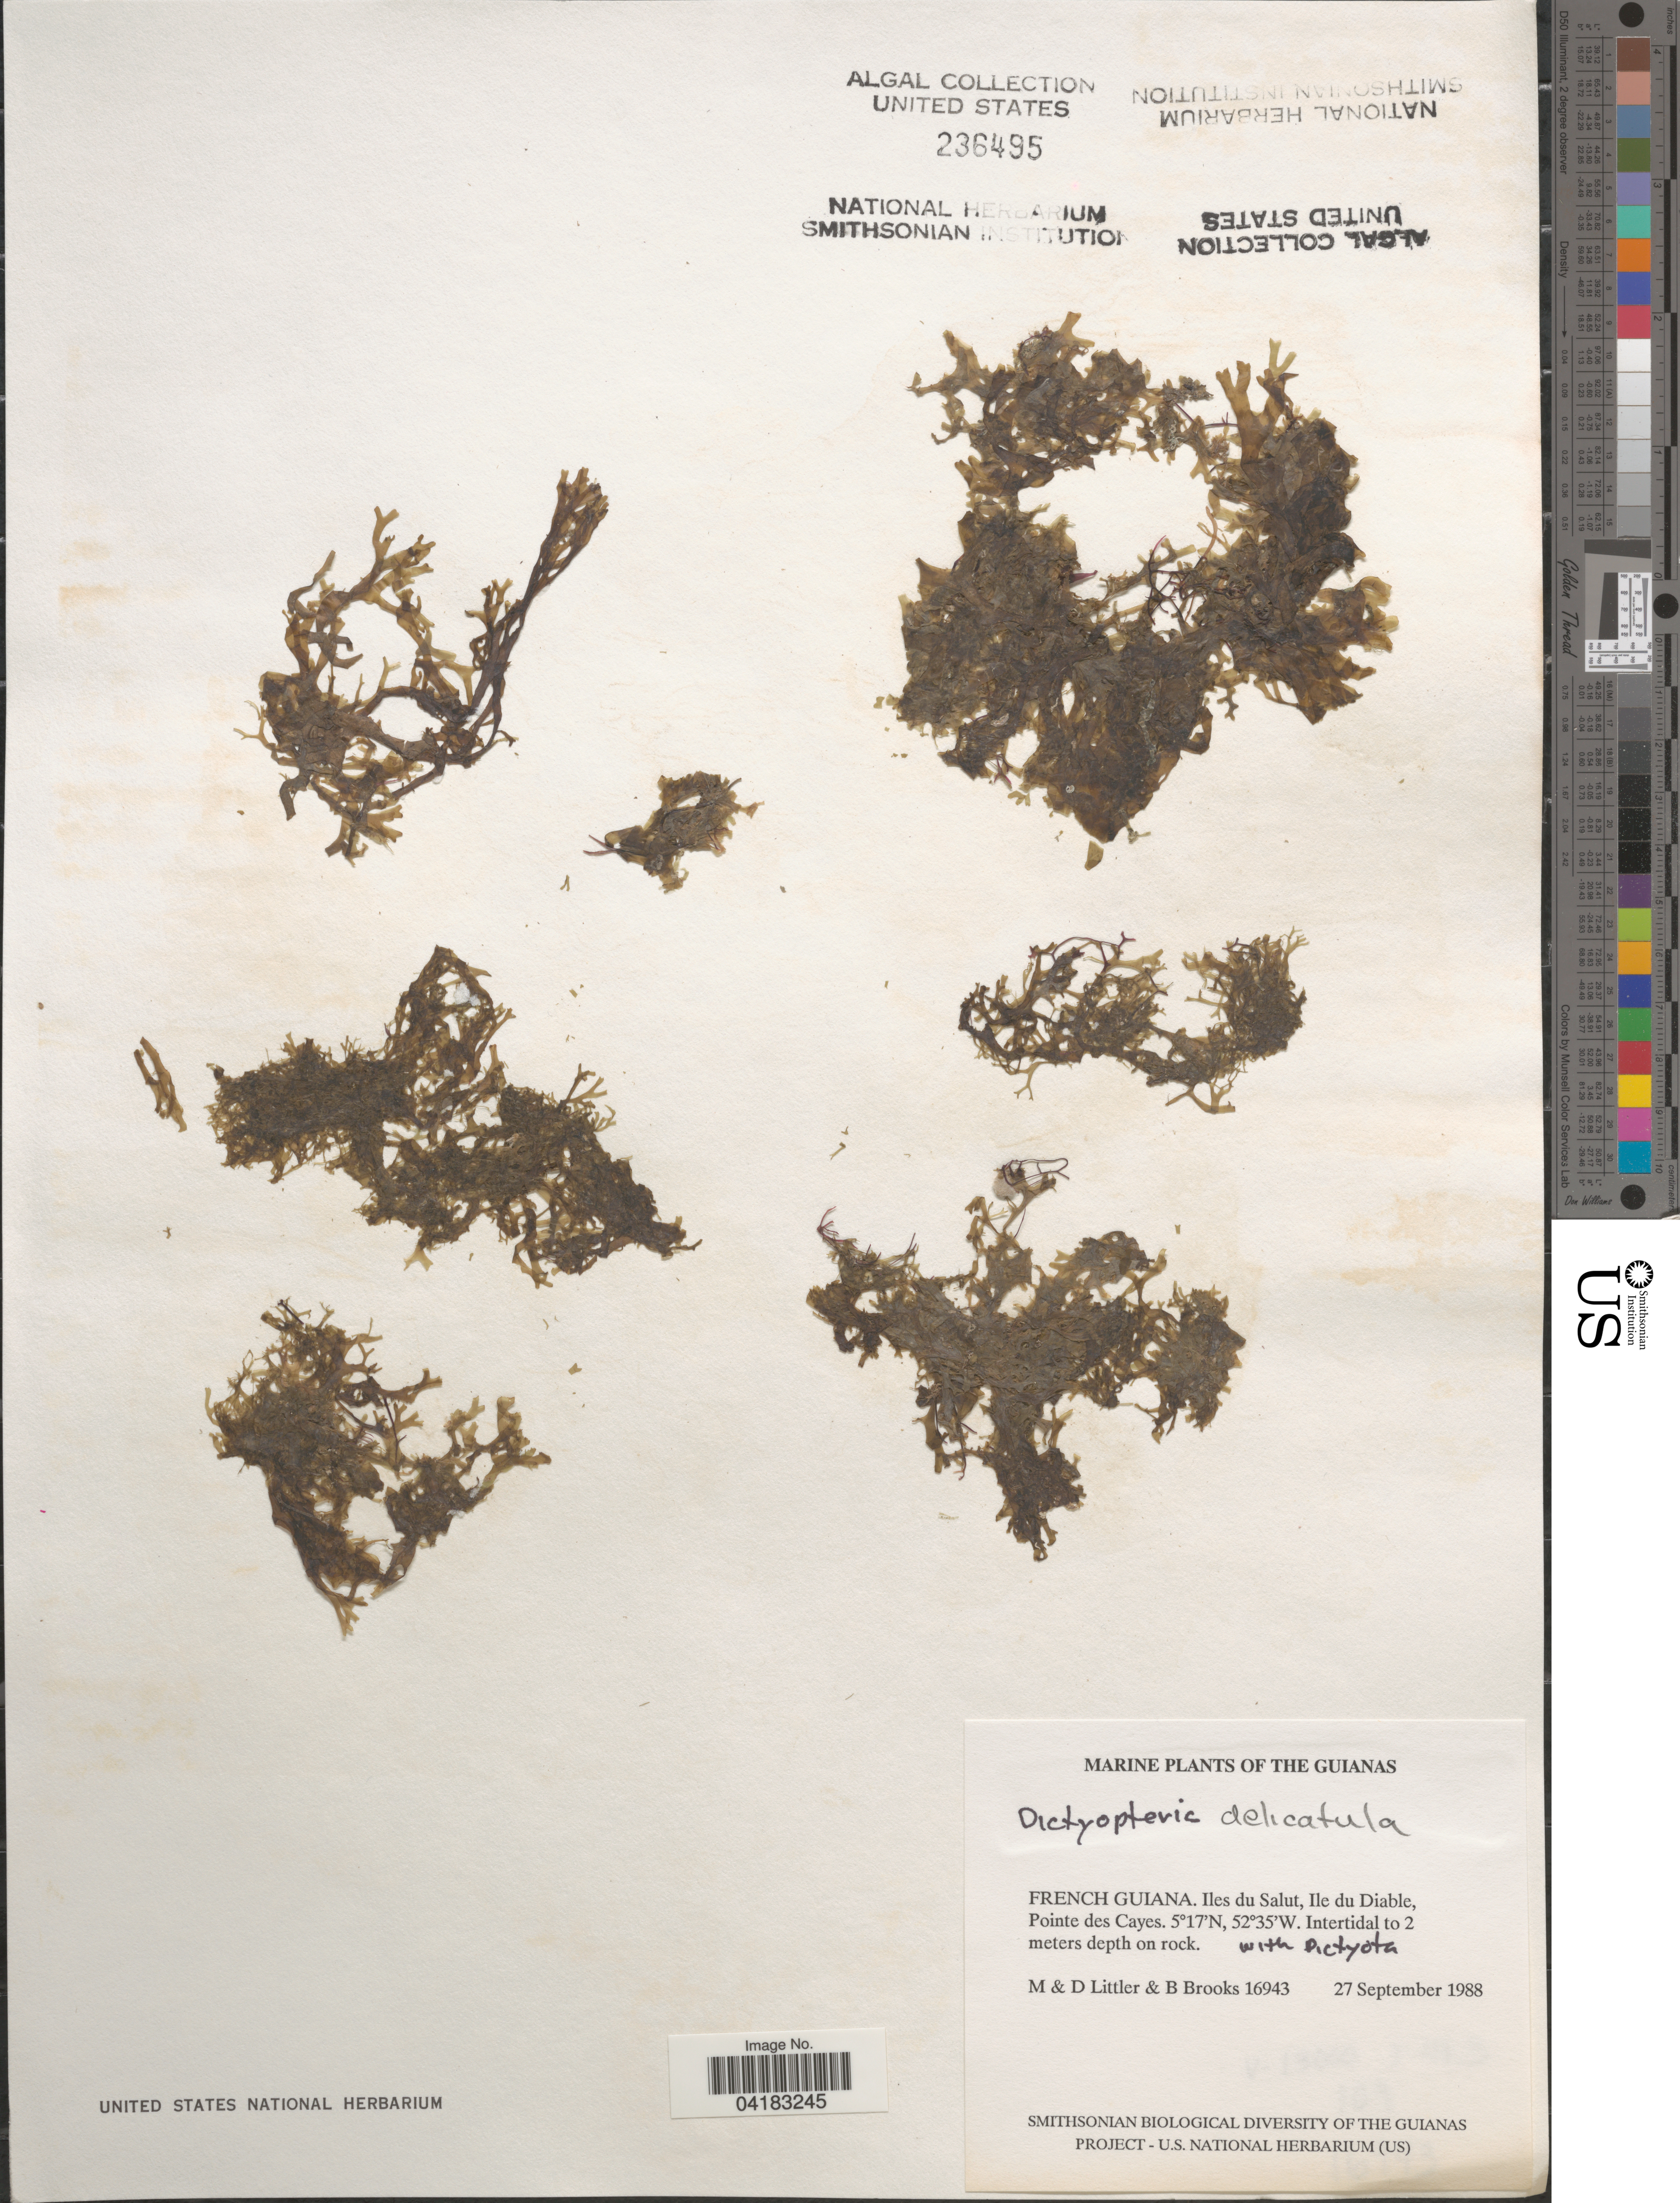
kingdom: Chromista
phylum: Ochrophyta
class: Phaeophyceae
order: Dictyotales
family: Dictyotaceae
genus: Dictyopteris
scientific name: Dictyopteris delicatula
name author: J.V.Lamouroux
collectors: M. Littler, D. S. Littler & B. Brooks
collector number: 16943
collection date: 1988-09-27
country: French Guiana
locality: The Guianas. Iles du Salut, Ile du Diable, Pointe des Cayes.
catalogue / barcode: US 236495